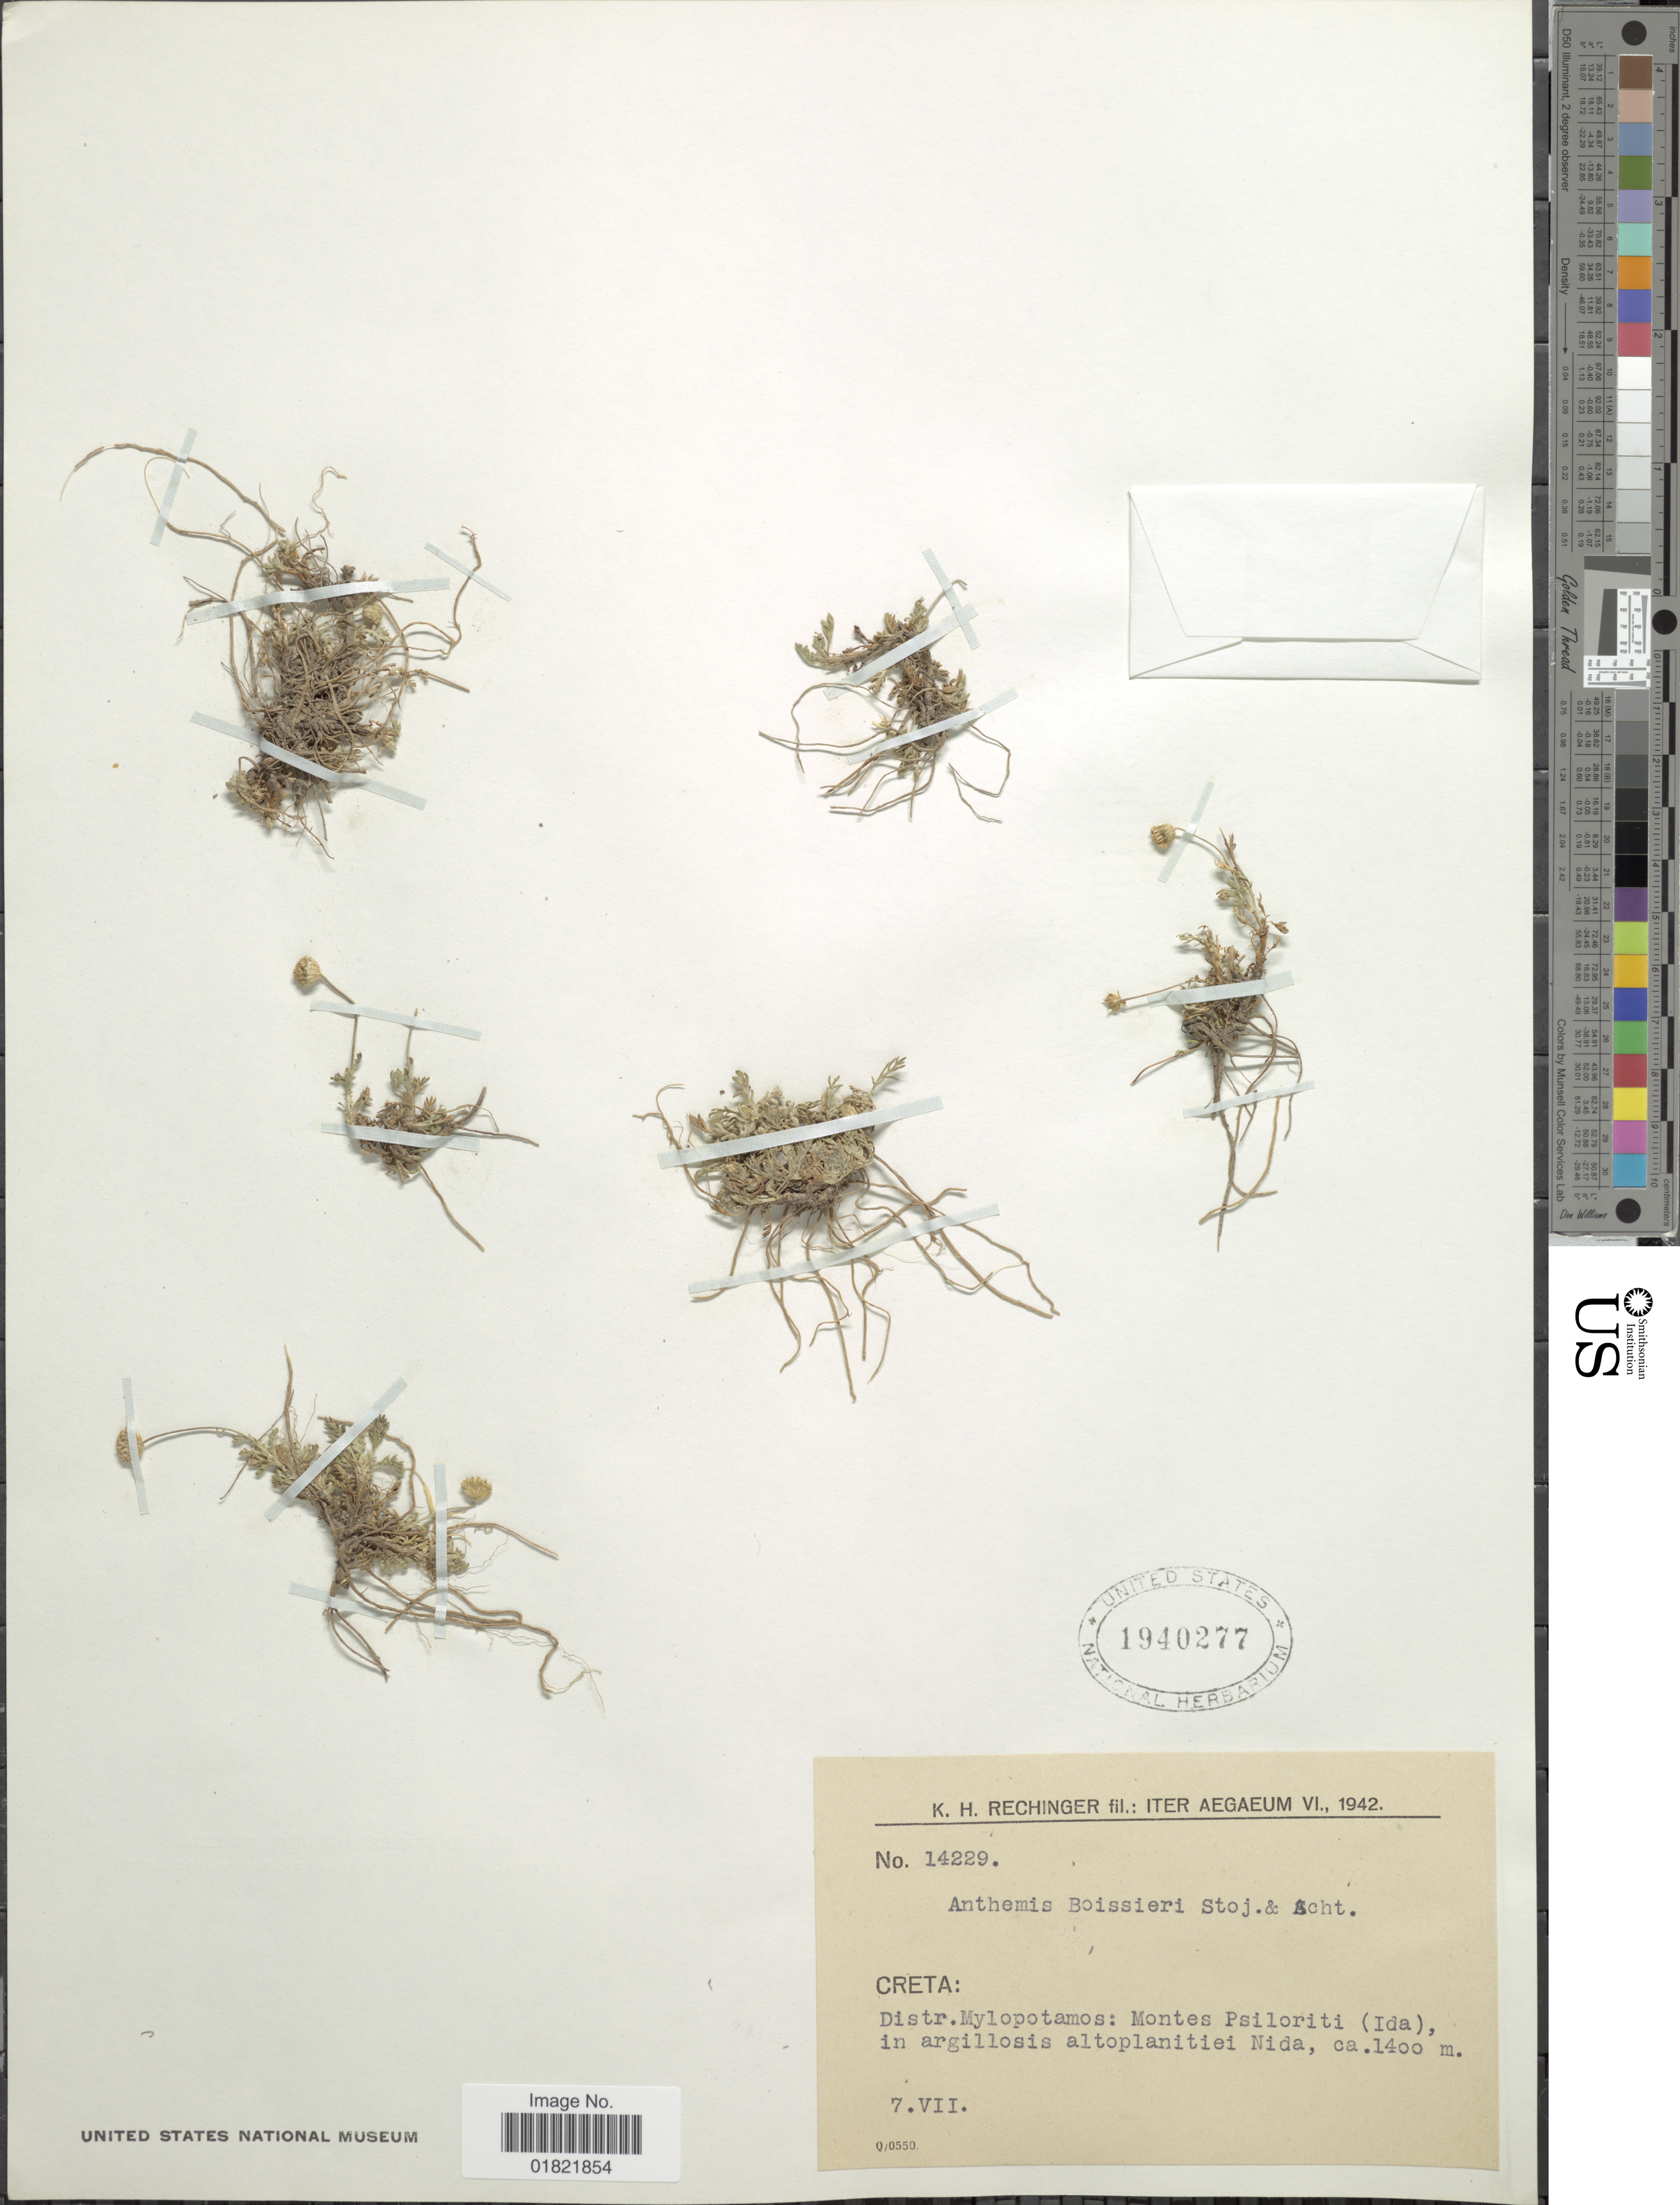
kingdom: Plantae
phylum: Tracheophyta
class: Magnoliopsida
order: Asterales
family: Asteraceae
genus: Anthemis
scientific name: Anthemis boissieri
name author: Stoj. & Acht.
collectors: K. H. Rechinger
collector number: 14229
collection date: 1942-07-07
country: Greece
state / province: Crete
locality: Creta: Distr. Mylopotamos: Montes Psiloriti (Ida), in argillosis altoplanitiei Nida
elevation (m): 1400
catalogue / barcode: US 1940277